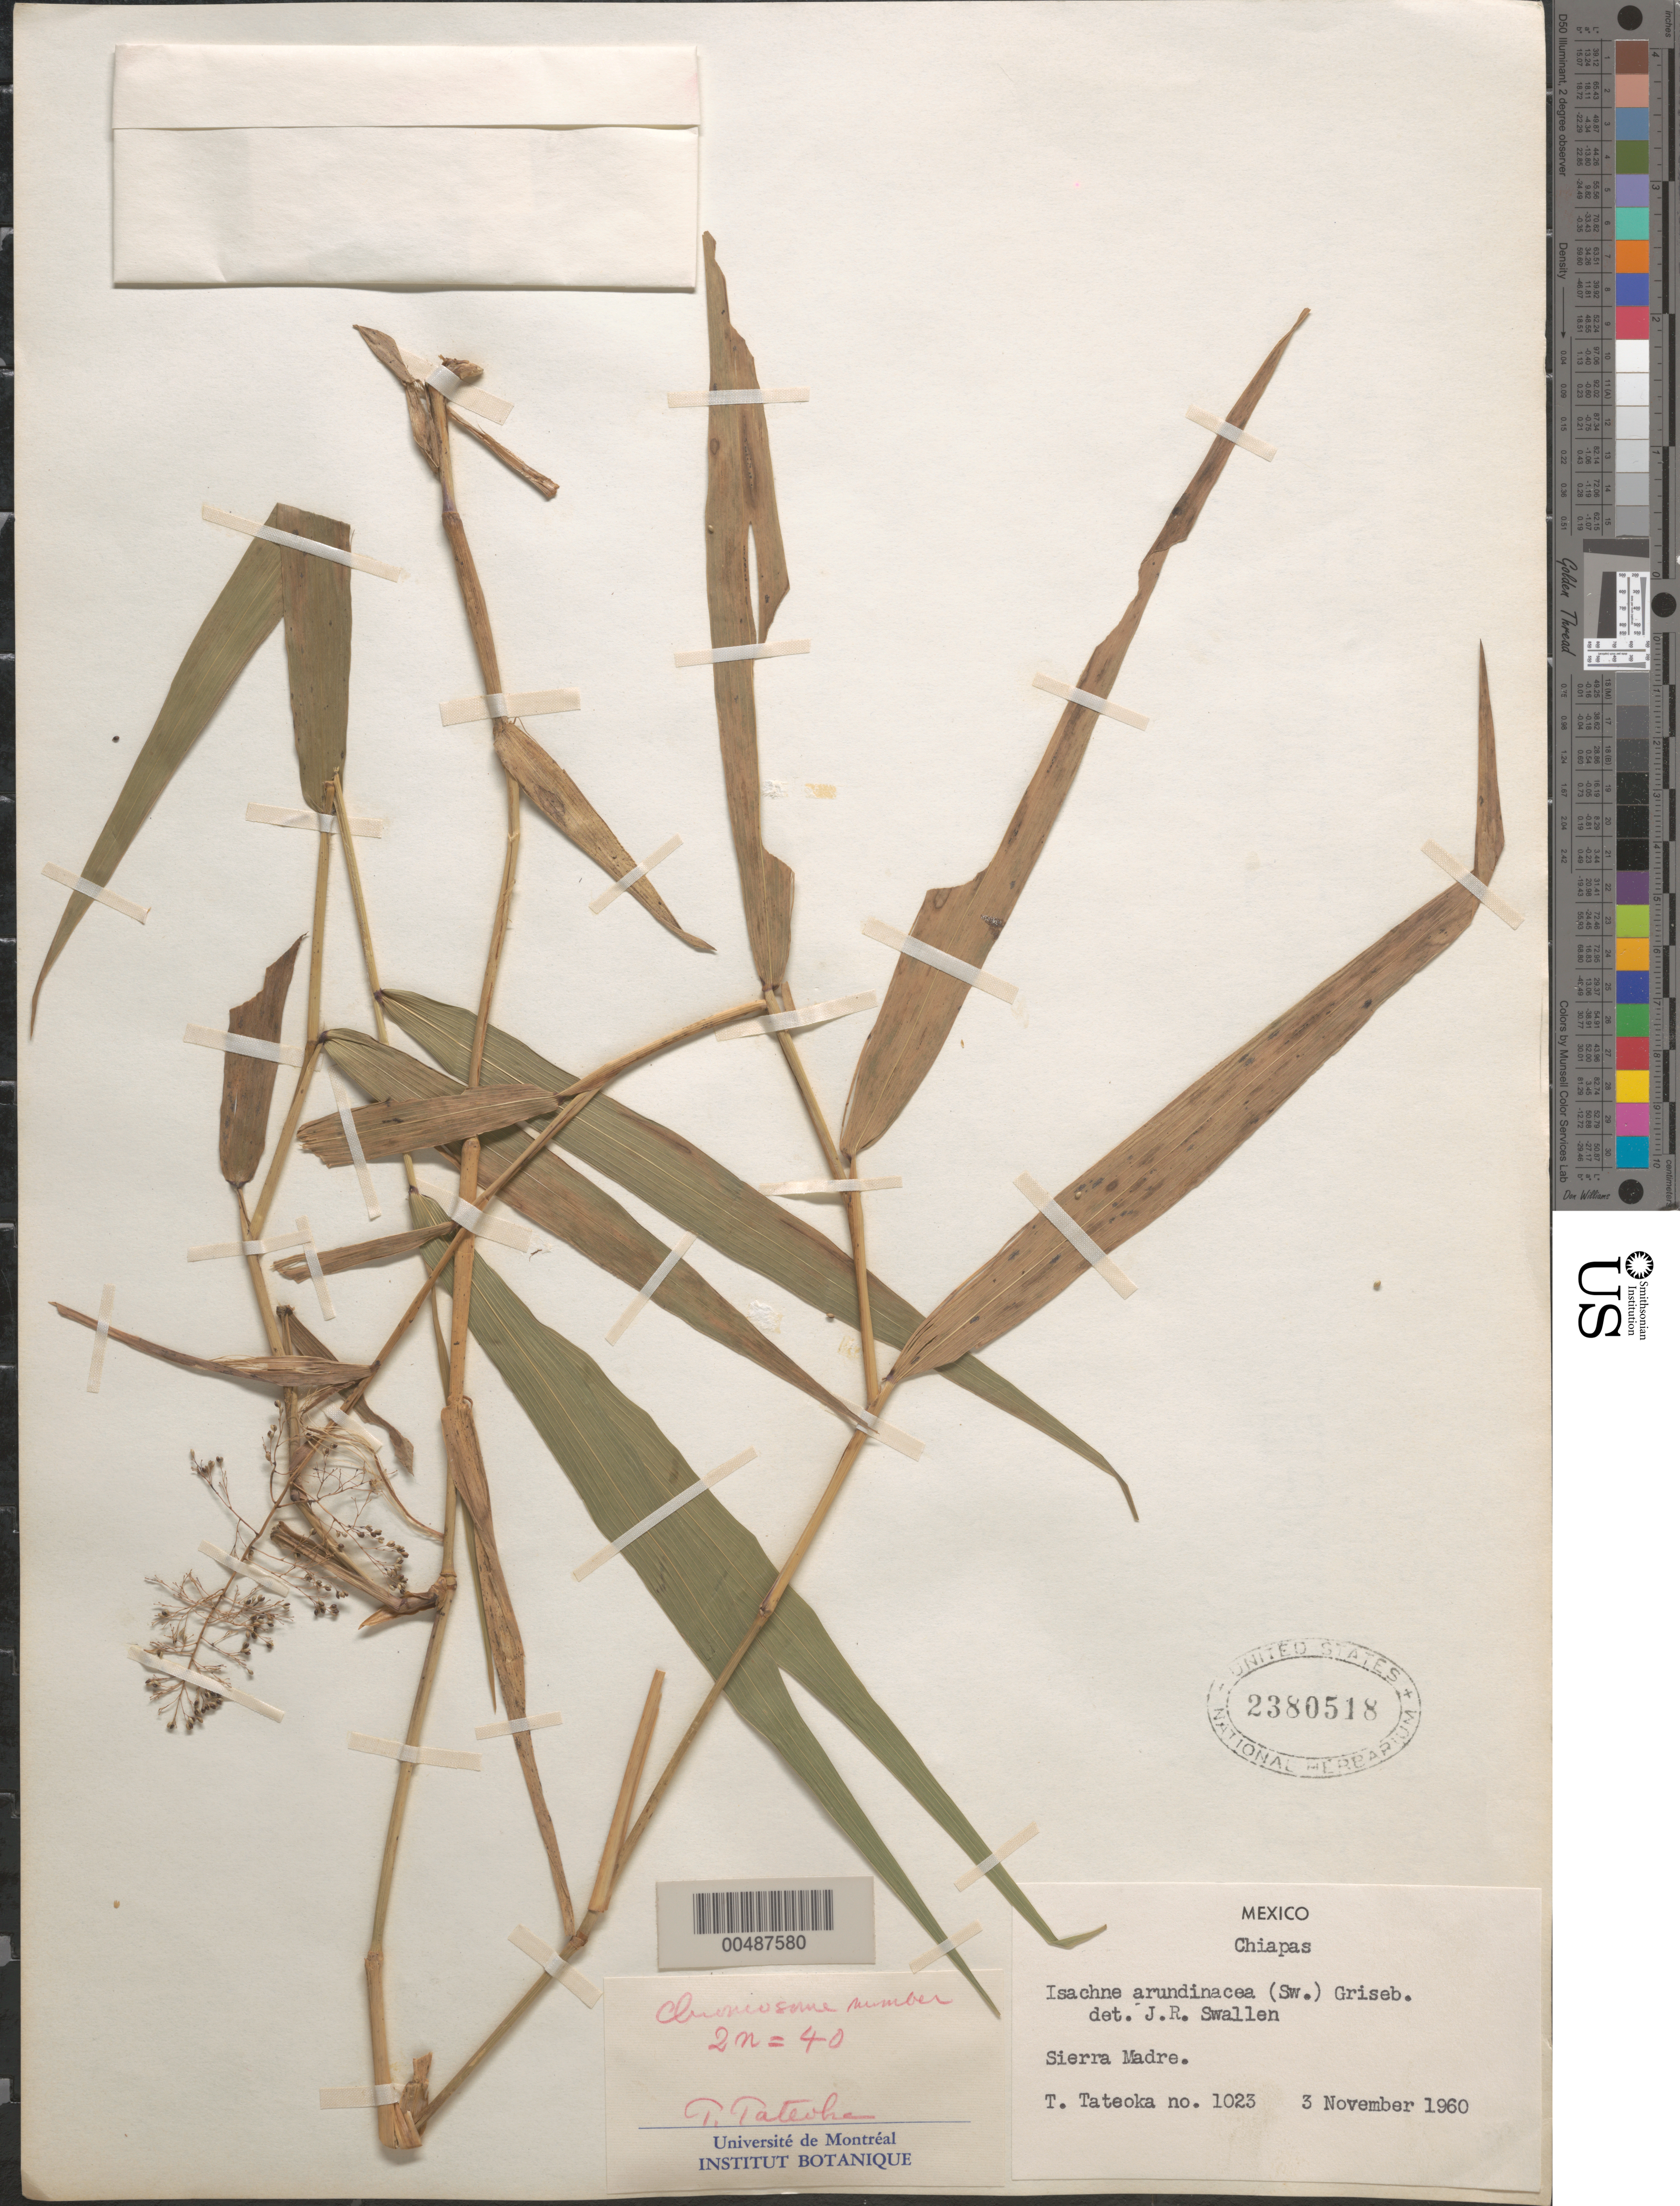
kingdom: Plantae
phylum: Tracheophyta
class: Liliopsida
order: Poales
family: Poaceae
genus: Isachne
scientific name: Isachne arundinacea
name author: (Sw.) Griseb.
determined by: Swallen, Jason R.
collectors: T. Tateoka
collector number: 1023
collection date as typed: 3 Nov 1960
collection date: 1960-11-03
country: Mexico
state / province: Chiapas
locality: Sierra Madre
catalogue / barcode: US 2380518